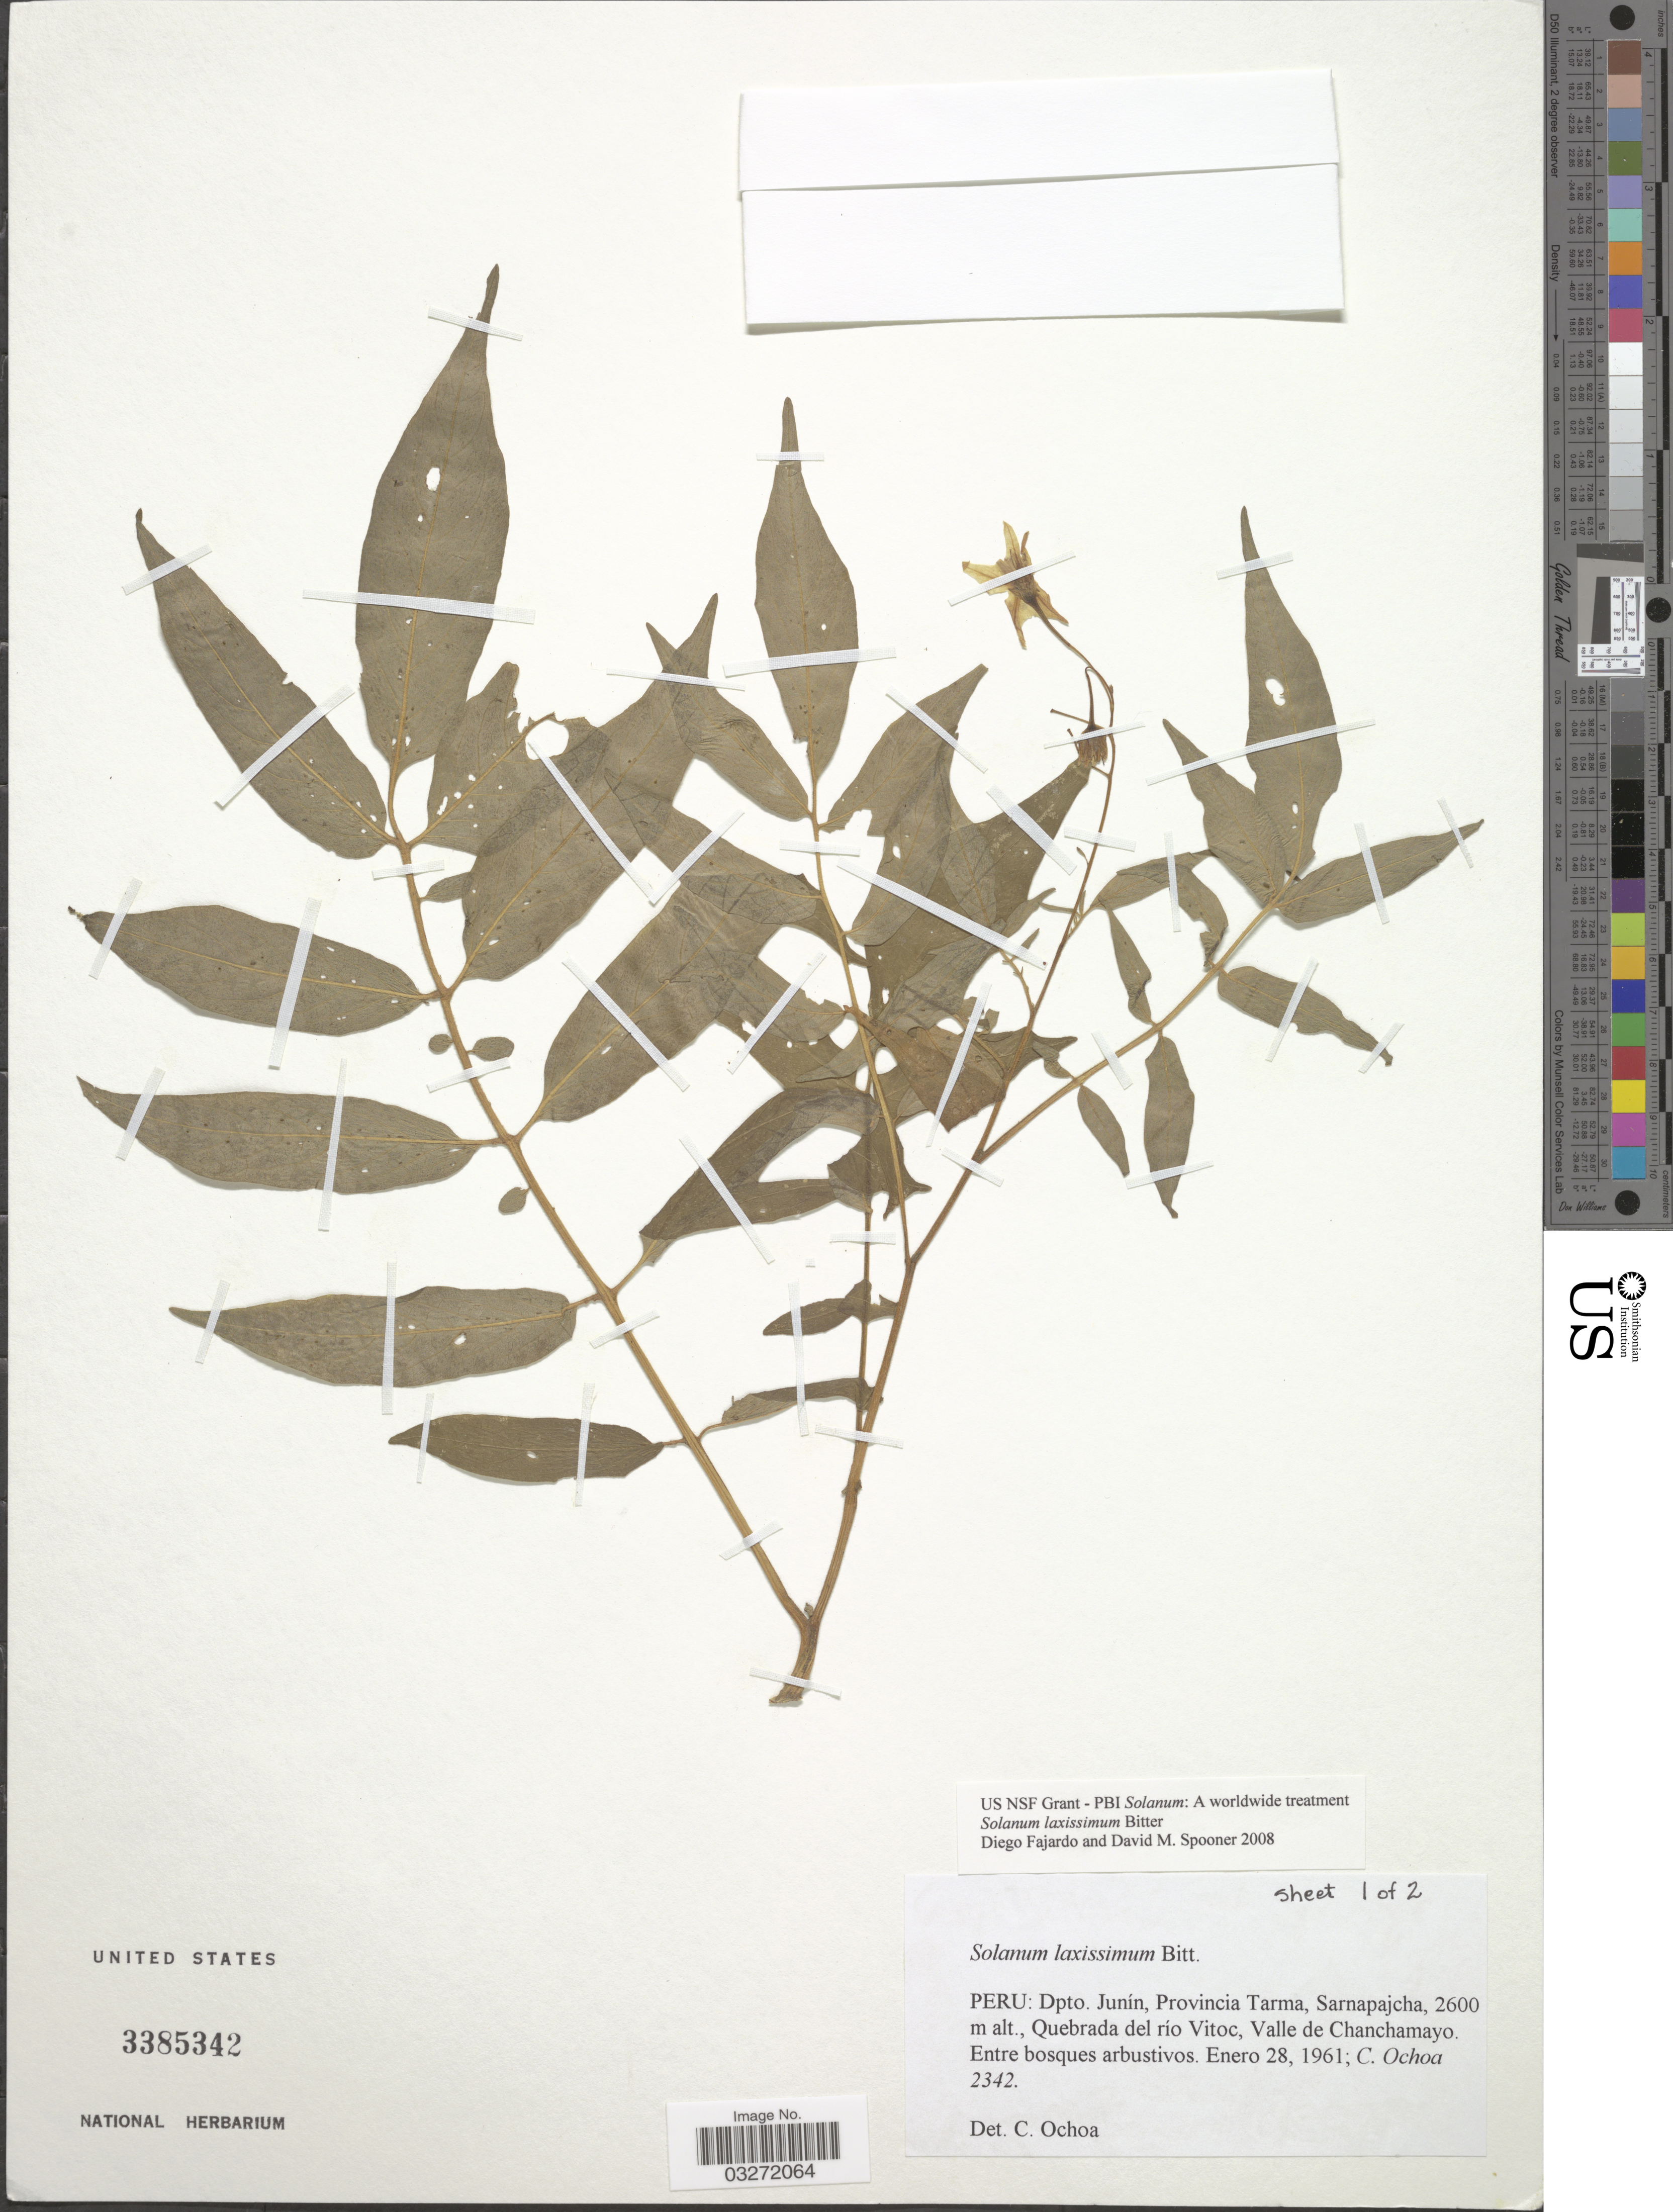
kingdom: Plantae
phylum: Tracheophyta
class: Magnoliopsida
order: Solanales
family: Solanaceae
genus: Solanum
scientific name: Solanum laxissimum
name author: Bitter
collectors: C. Ochoa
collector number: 2342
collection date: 1961-01-28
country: Peru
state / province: Junín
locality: Dpto. Junín, Provincia Tarma, Sarnapajcha, Quebrada del río Vitoc, Valle de Chanchamayo.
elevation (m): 2600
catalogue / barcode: US 3385342